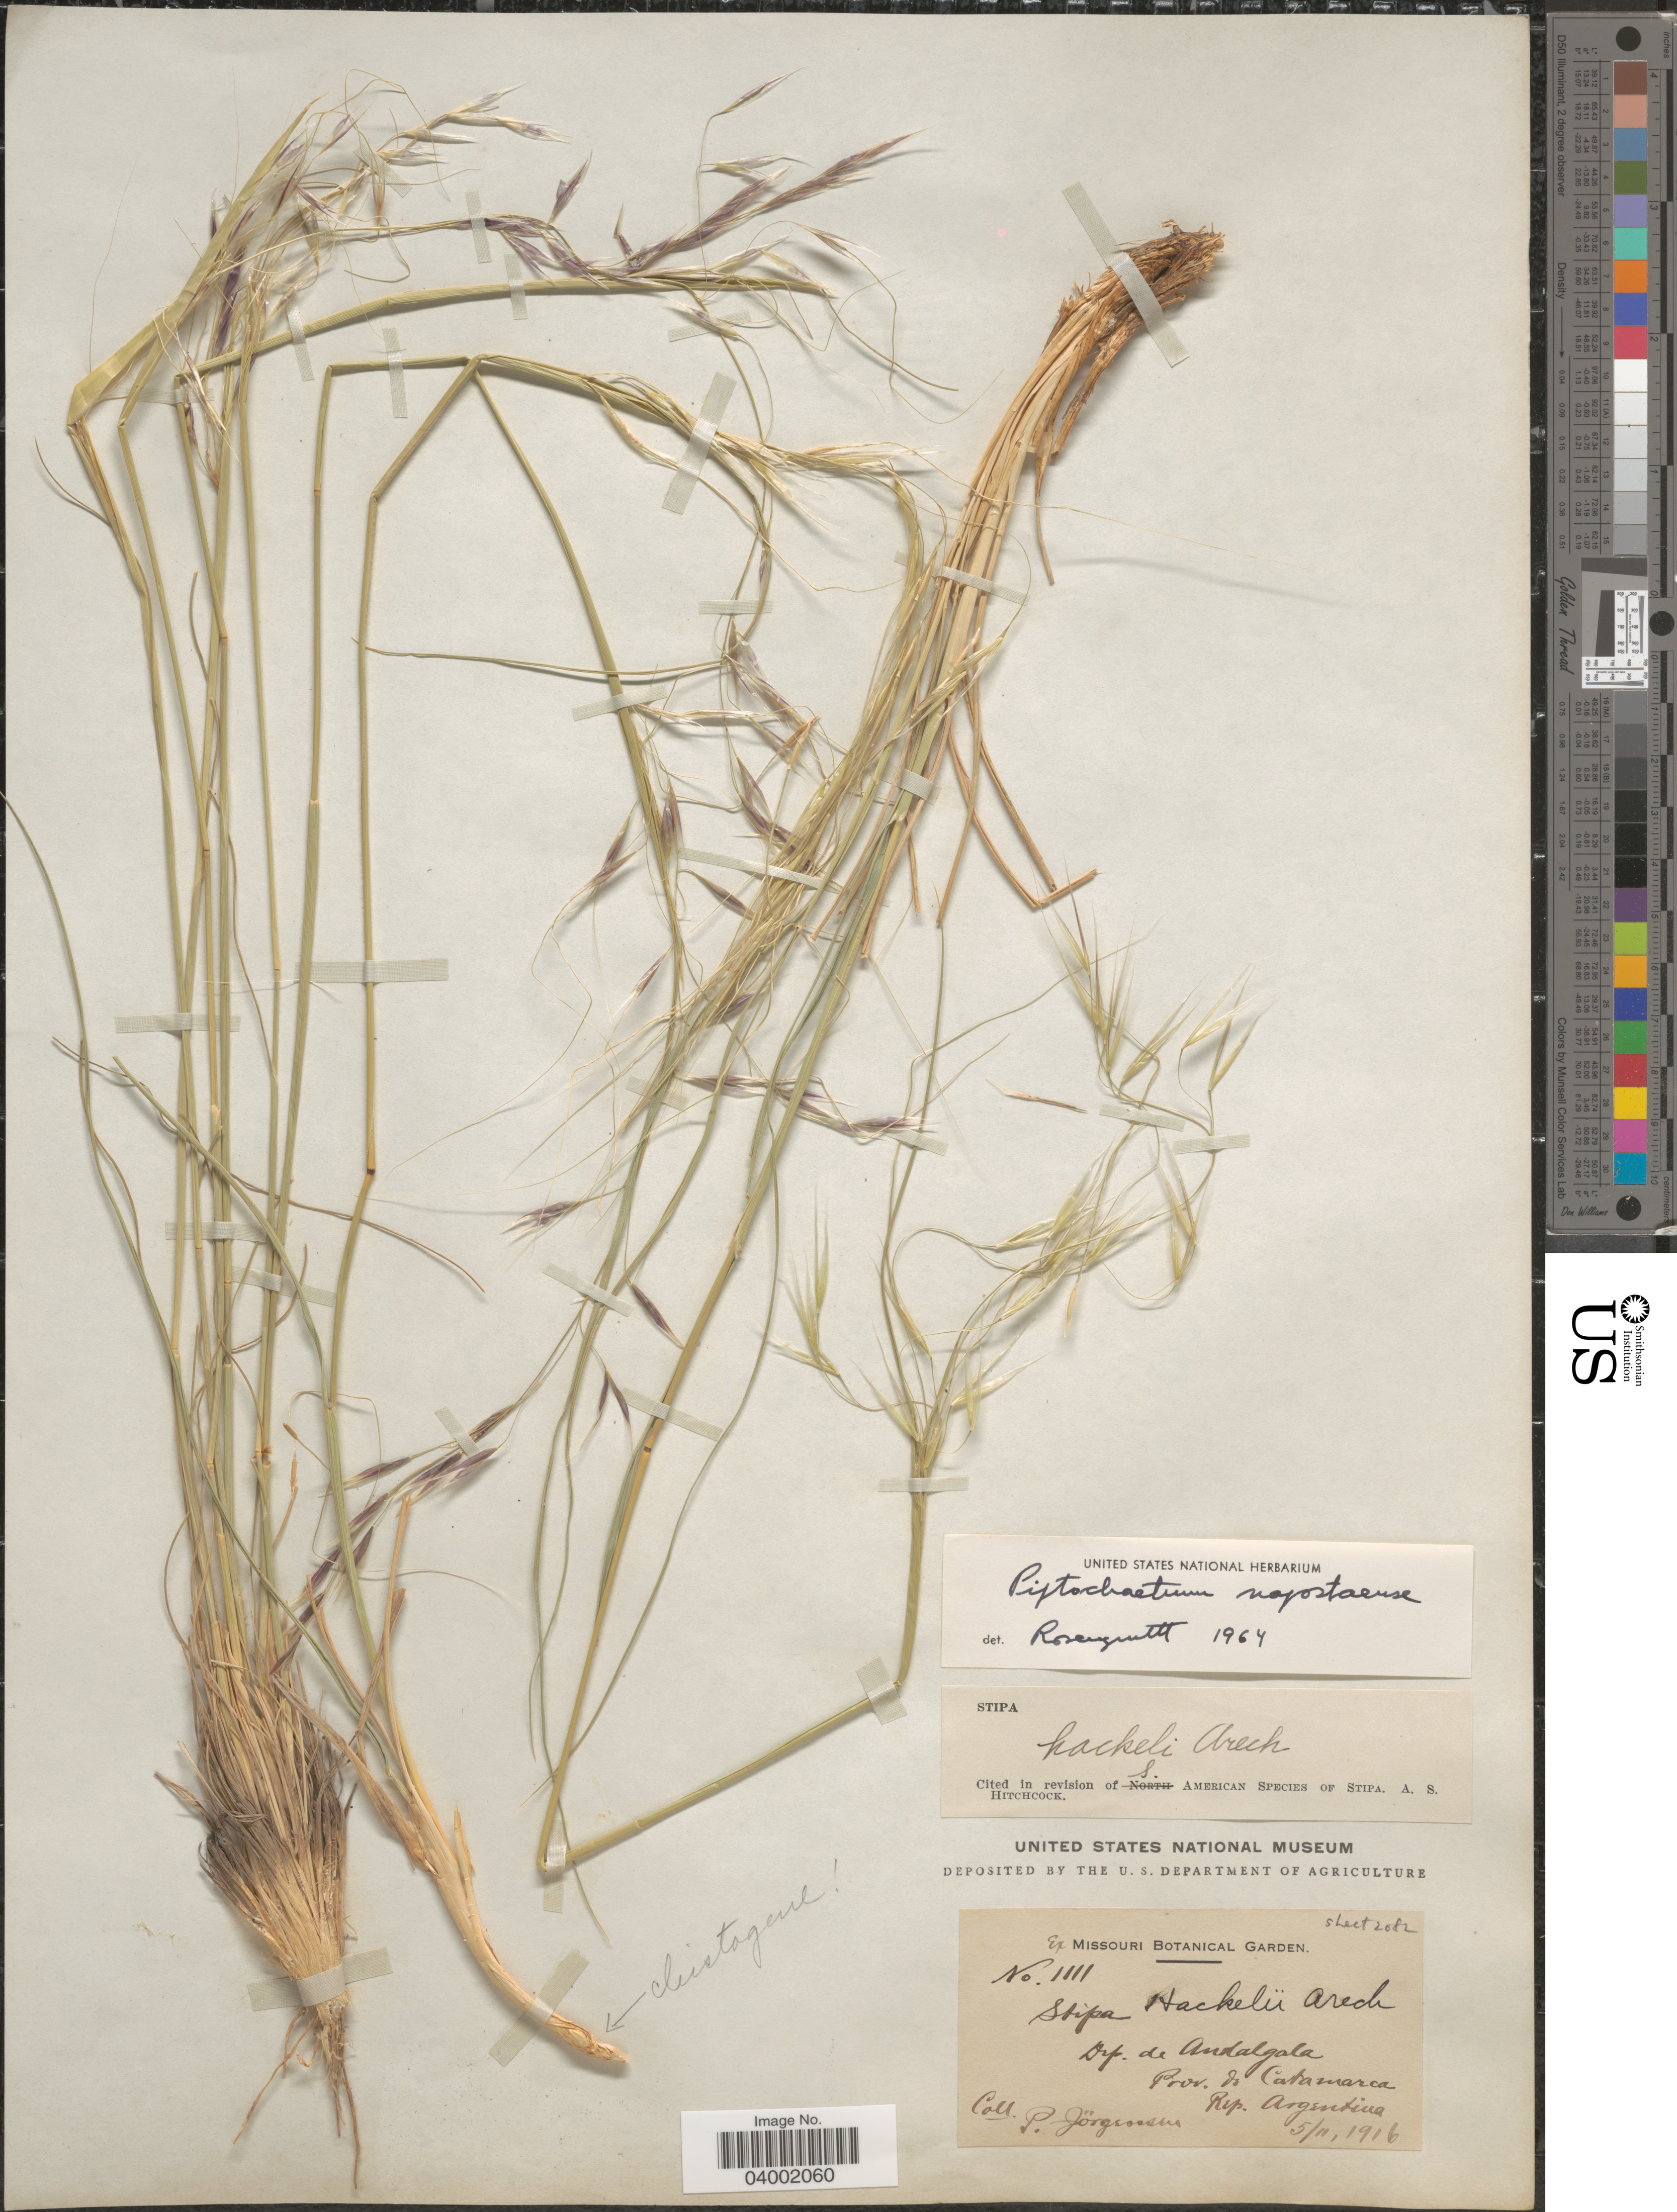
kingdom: Plantae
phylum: Tracheophyta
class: Liliopsida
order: Poales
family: Poaceae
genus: Piptochaetium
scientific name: Piptochaetium napostaense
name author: (Speg.) Hack.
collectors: P. Jörgensen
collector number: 1111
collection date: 1916-11-05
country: Argentina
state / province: Catamarca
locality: Dep. de Andalgala. Rep. Argentina.